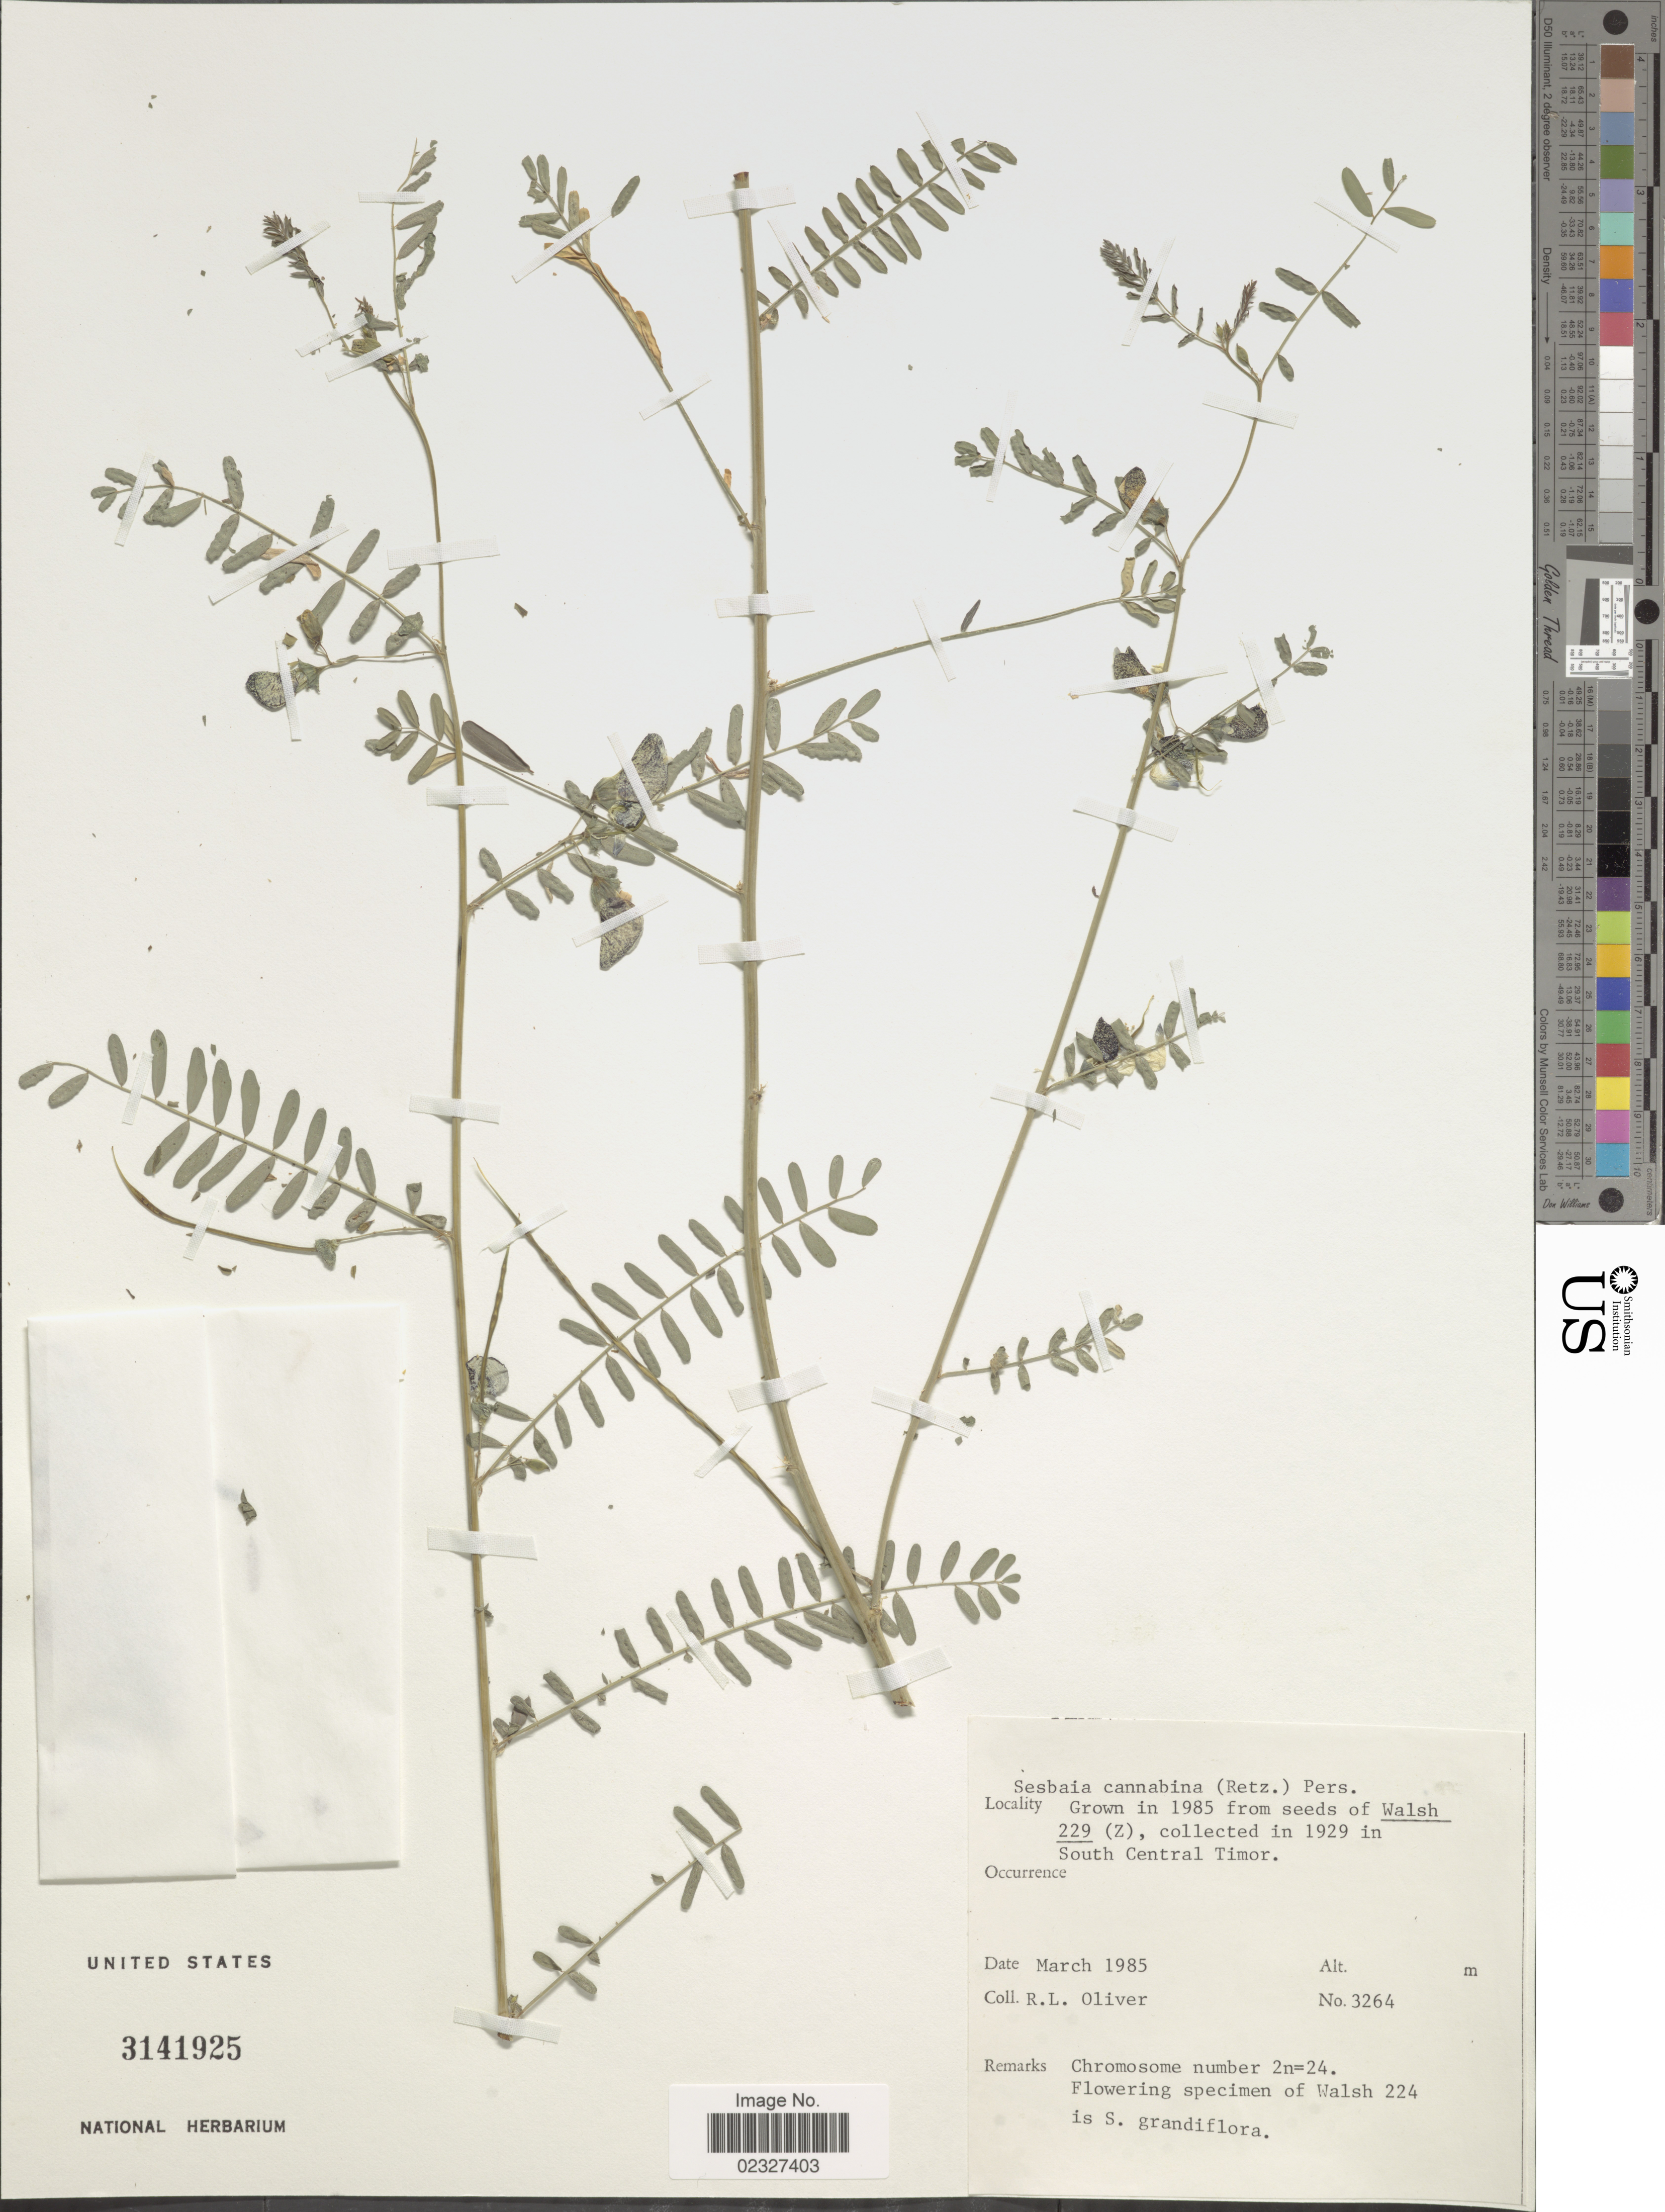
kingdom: Plantae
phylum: Tracheophyta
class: Magnoliopsida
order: Fabales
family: Fabaceae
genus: Sesbania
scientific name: Sesbania cannabina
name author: (Retz.) Poir.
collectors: R. L. Oliver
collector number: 3264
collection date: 1985-03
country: East Timor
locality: Grown in 1985 from seeds of Walsh 229, collected in 1929 in South Central Timor.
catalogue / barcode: US 3141925